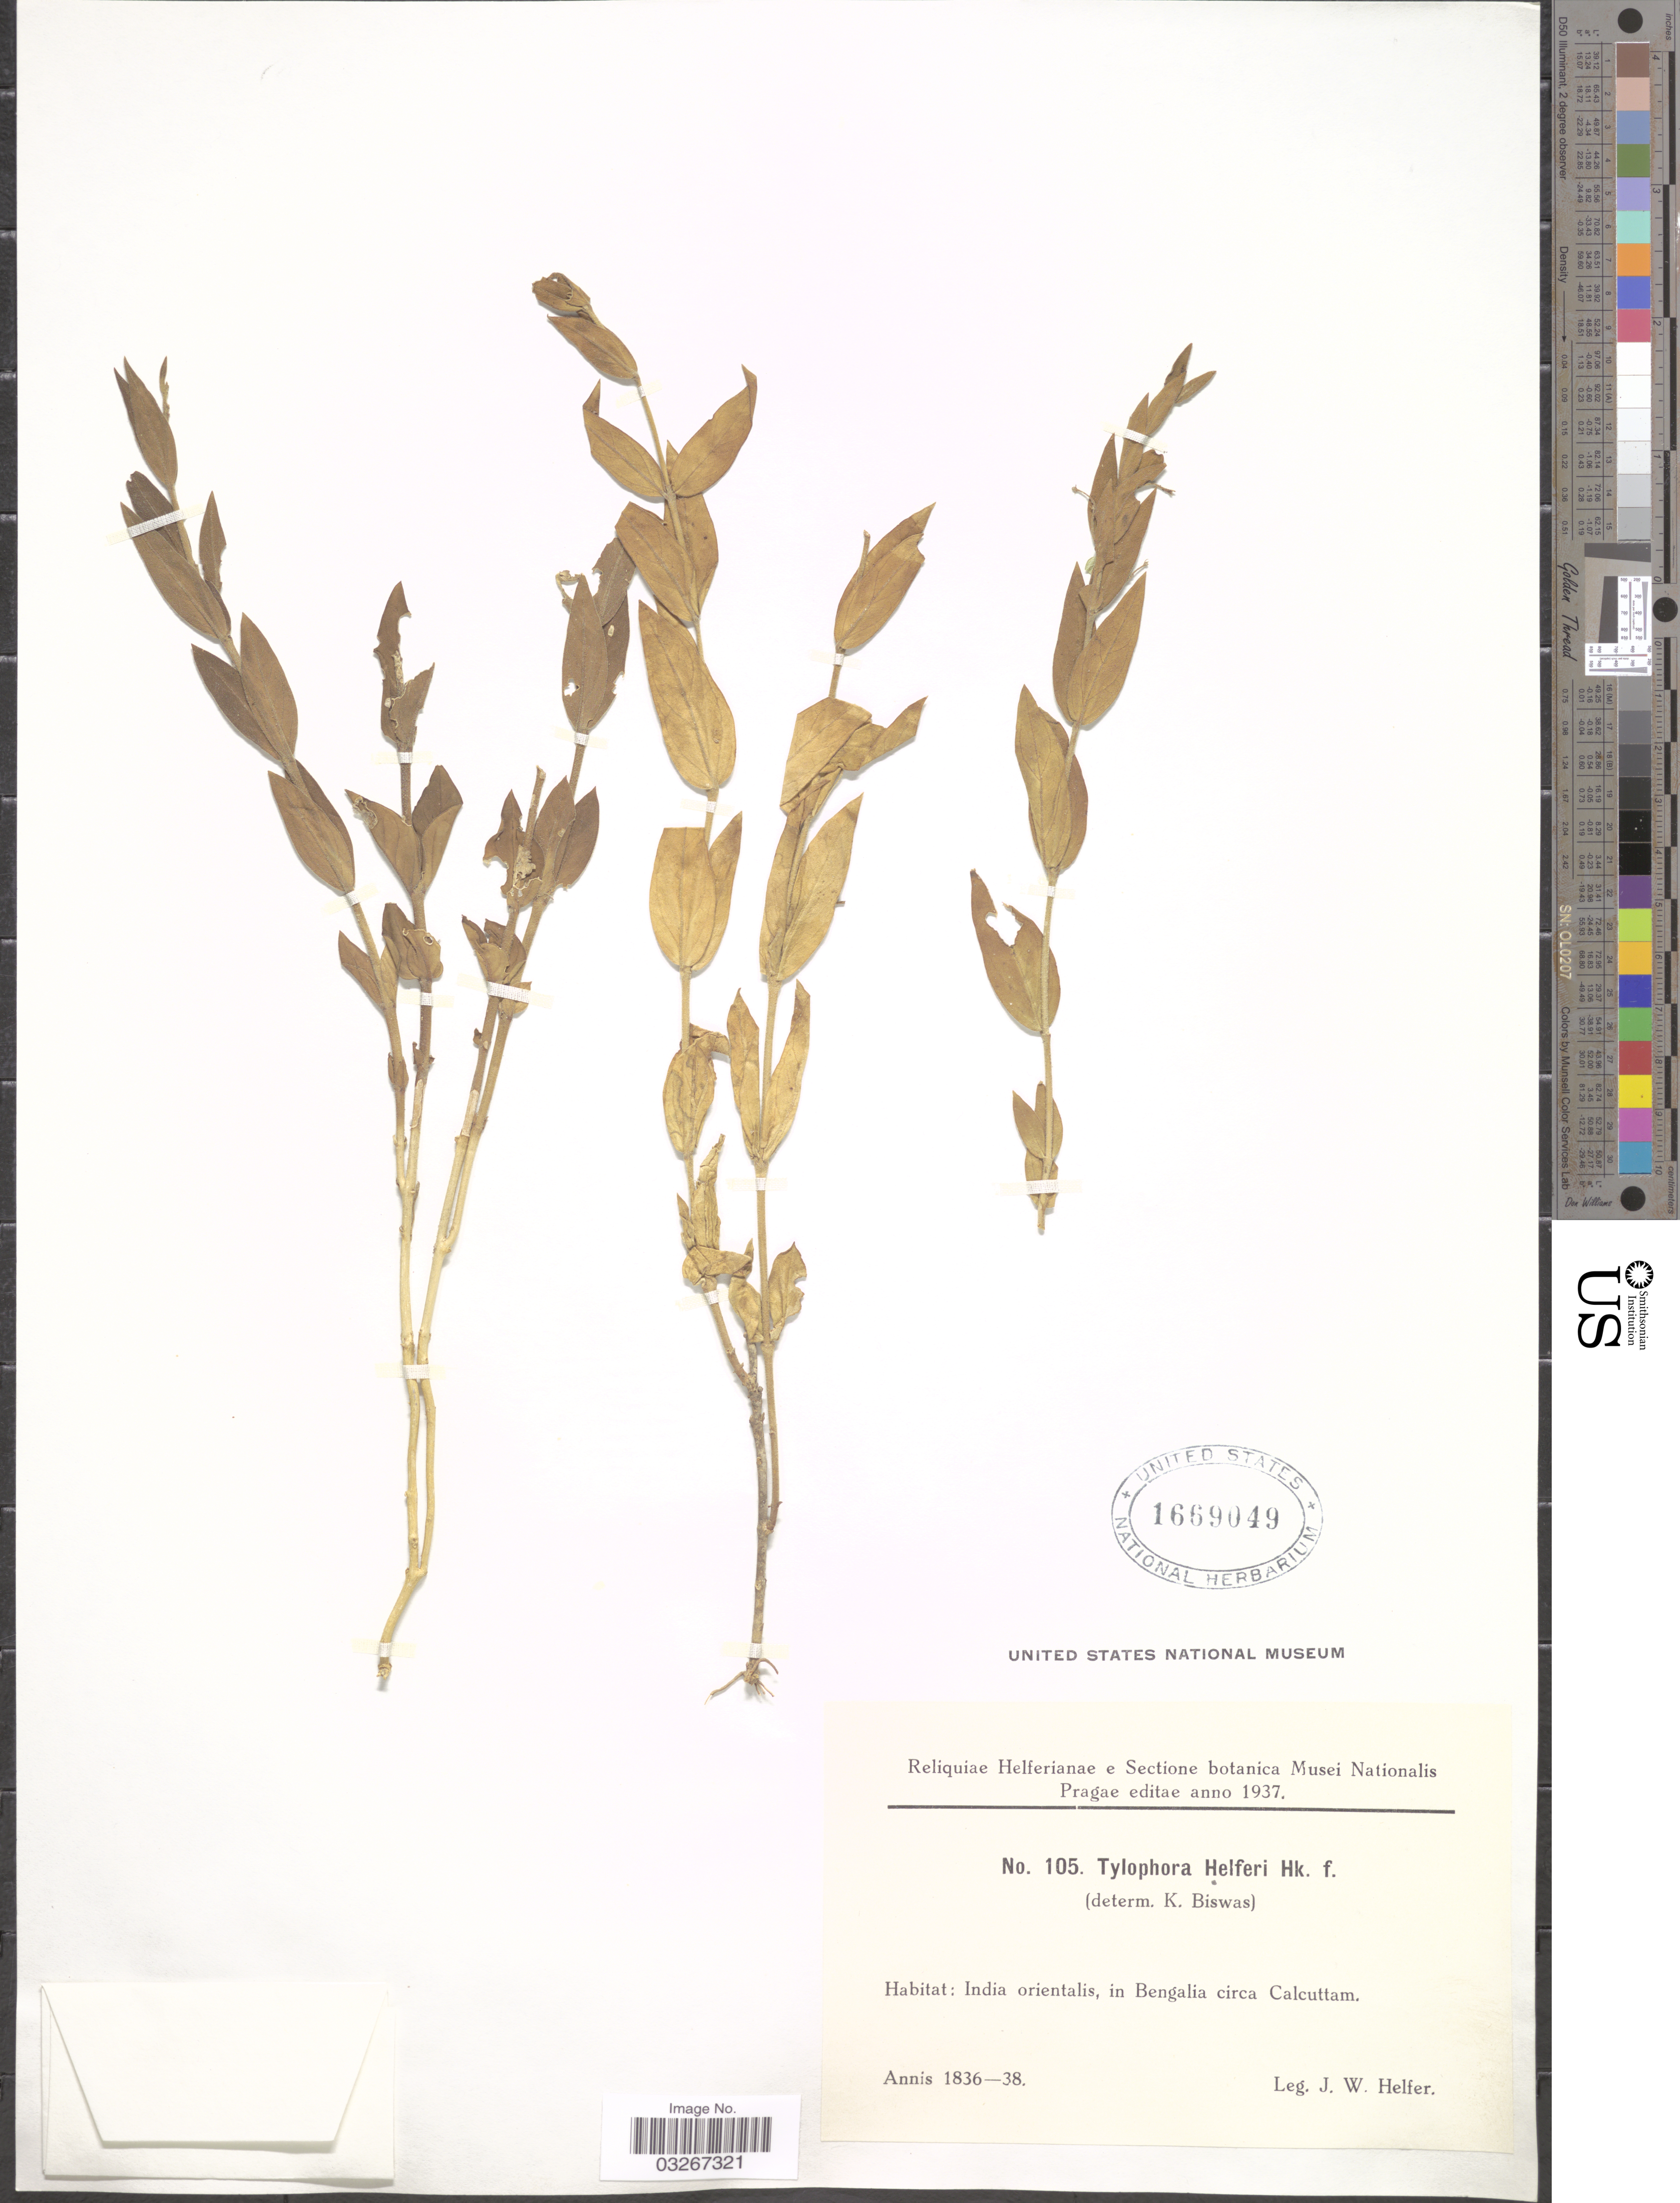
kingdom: Plantae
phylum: Tracheophyta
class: Magnoliopsida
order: Gentianales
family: Apocynaceae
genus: Tylophora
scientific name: Tylophora helferi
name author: Hook. f.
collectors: J. W. Helfer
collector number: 105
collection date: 1836/1838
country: India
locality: India orientalis, in Bengalia circa Calcuttam.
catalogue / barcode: US 1669049